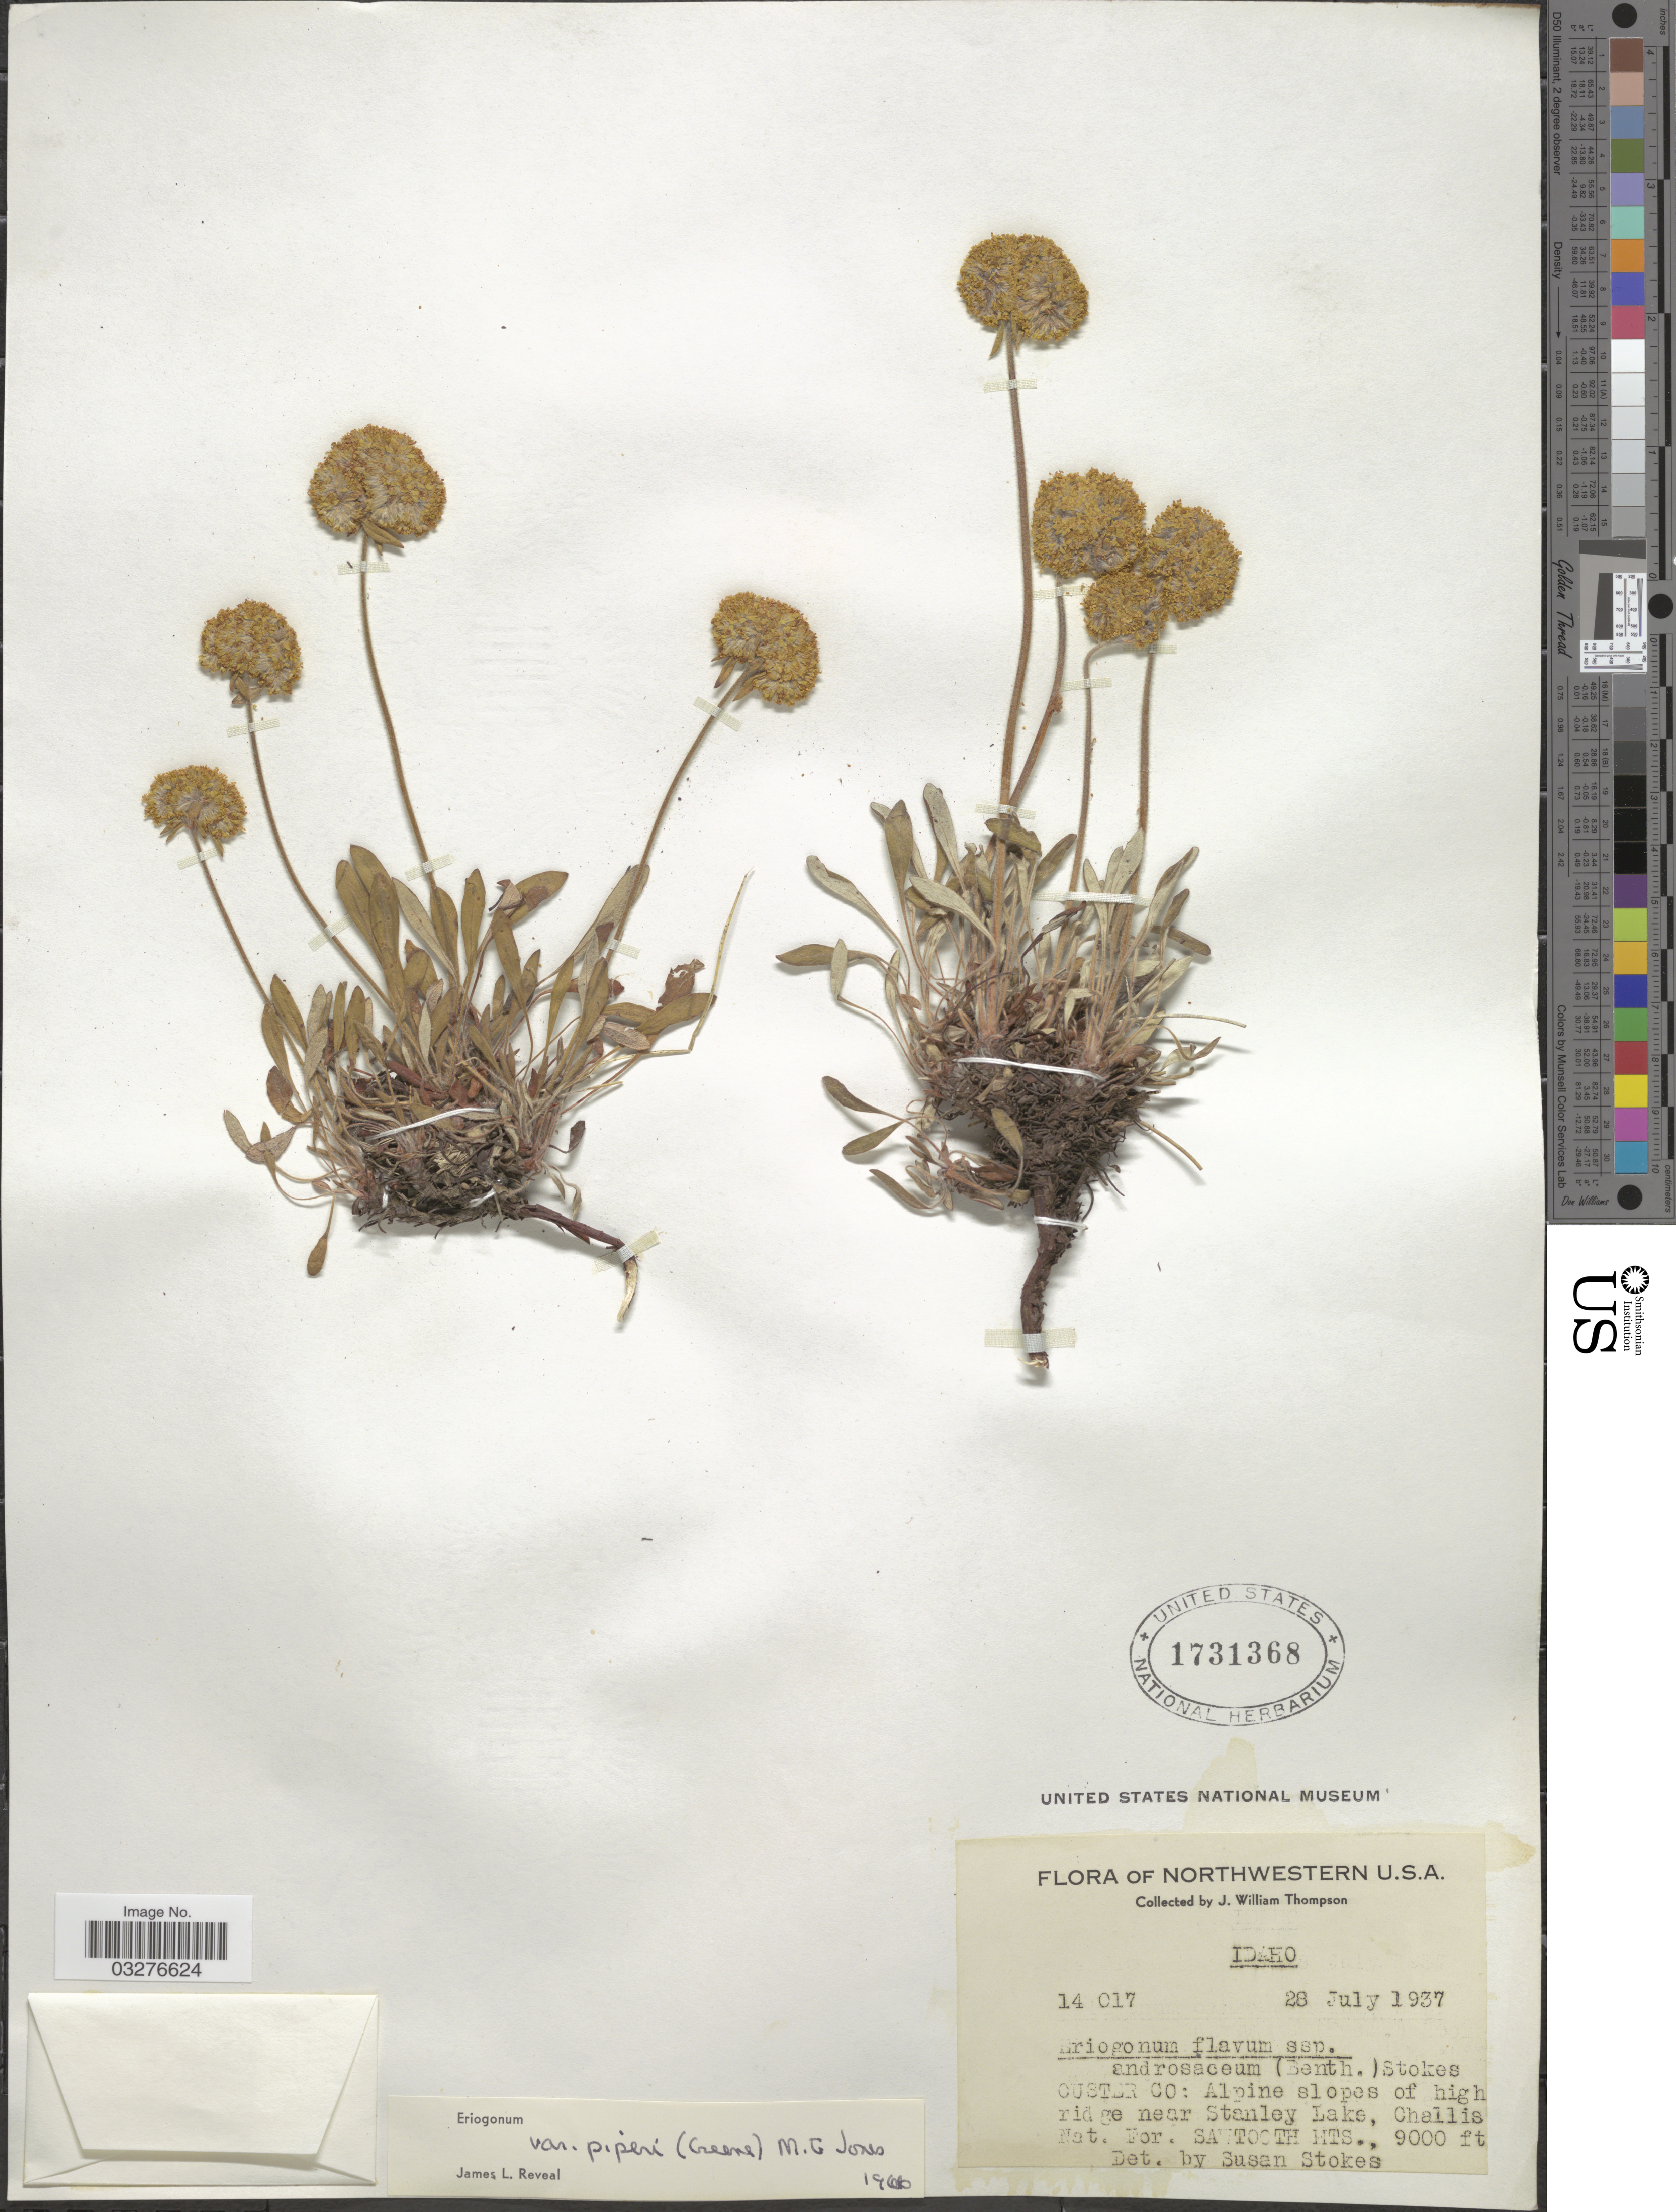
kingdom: Plantae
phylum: Tracheophyta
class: Magnoliopsida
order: Caryophyllales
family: Polygonaceae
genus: Eriogonum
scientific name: Eriogonum flavum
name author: Nutt. ex Benth.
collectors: J. W. Thompson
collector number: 14017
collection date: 1937-07-28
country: United States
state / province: Idaho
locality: Northwestern U.S.A., Custer Co: Alpine slopes of high ridge near Stanley Lake, Challis Nat. For., Sawtooth Mts.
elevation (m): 2743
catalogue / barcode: US 1731368